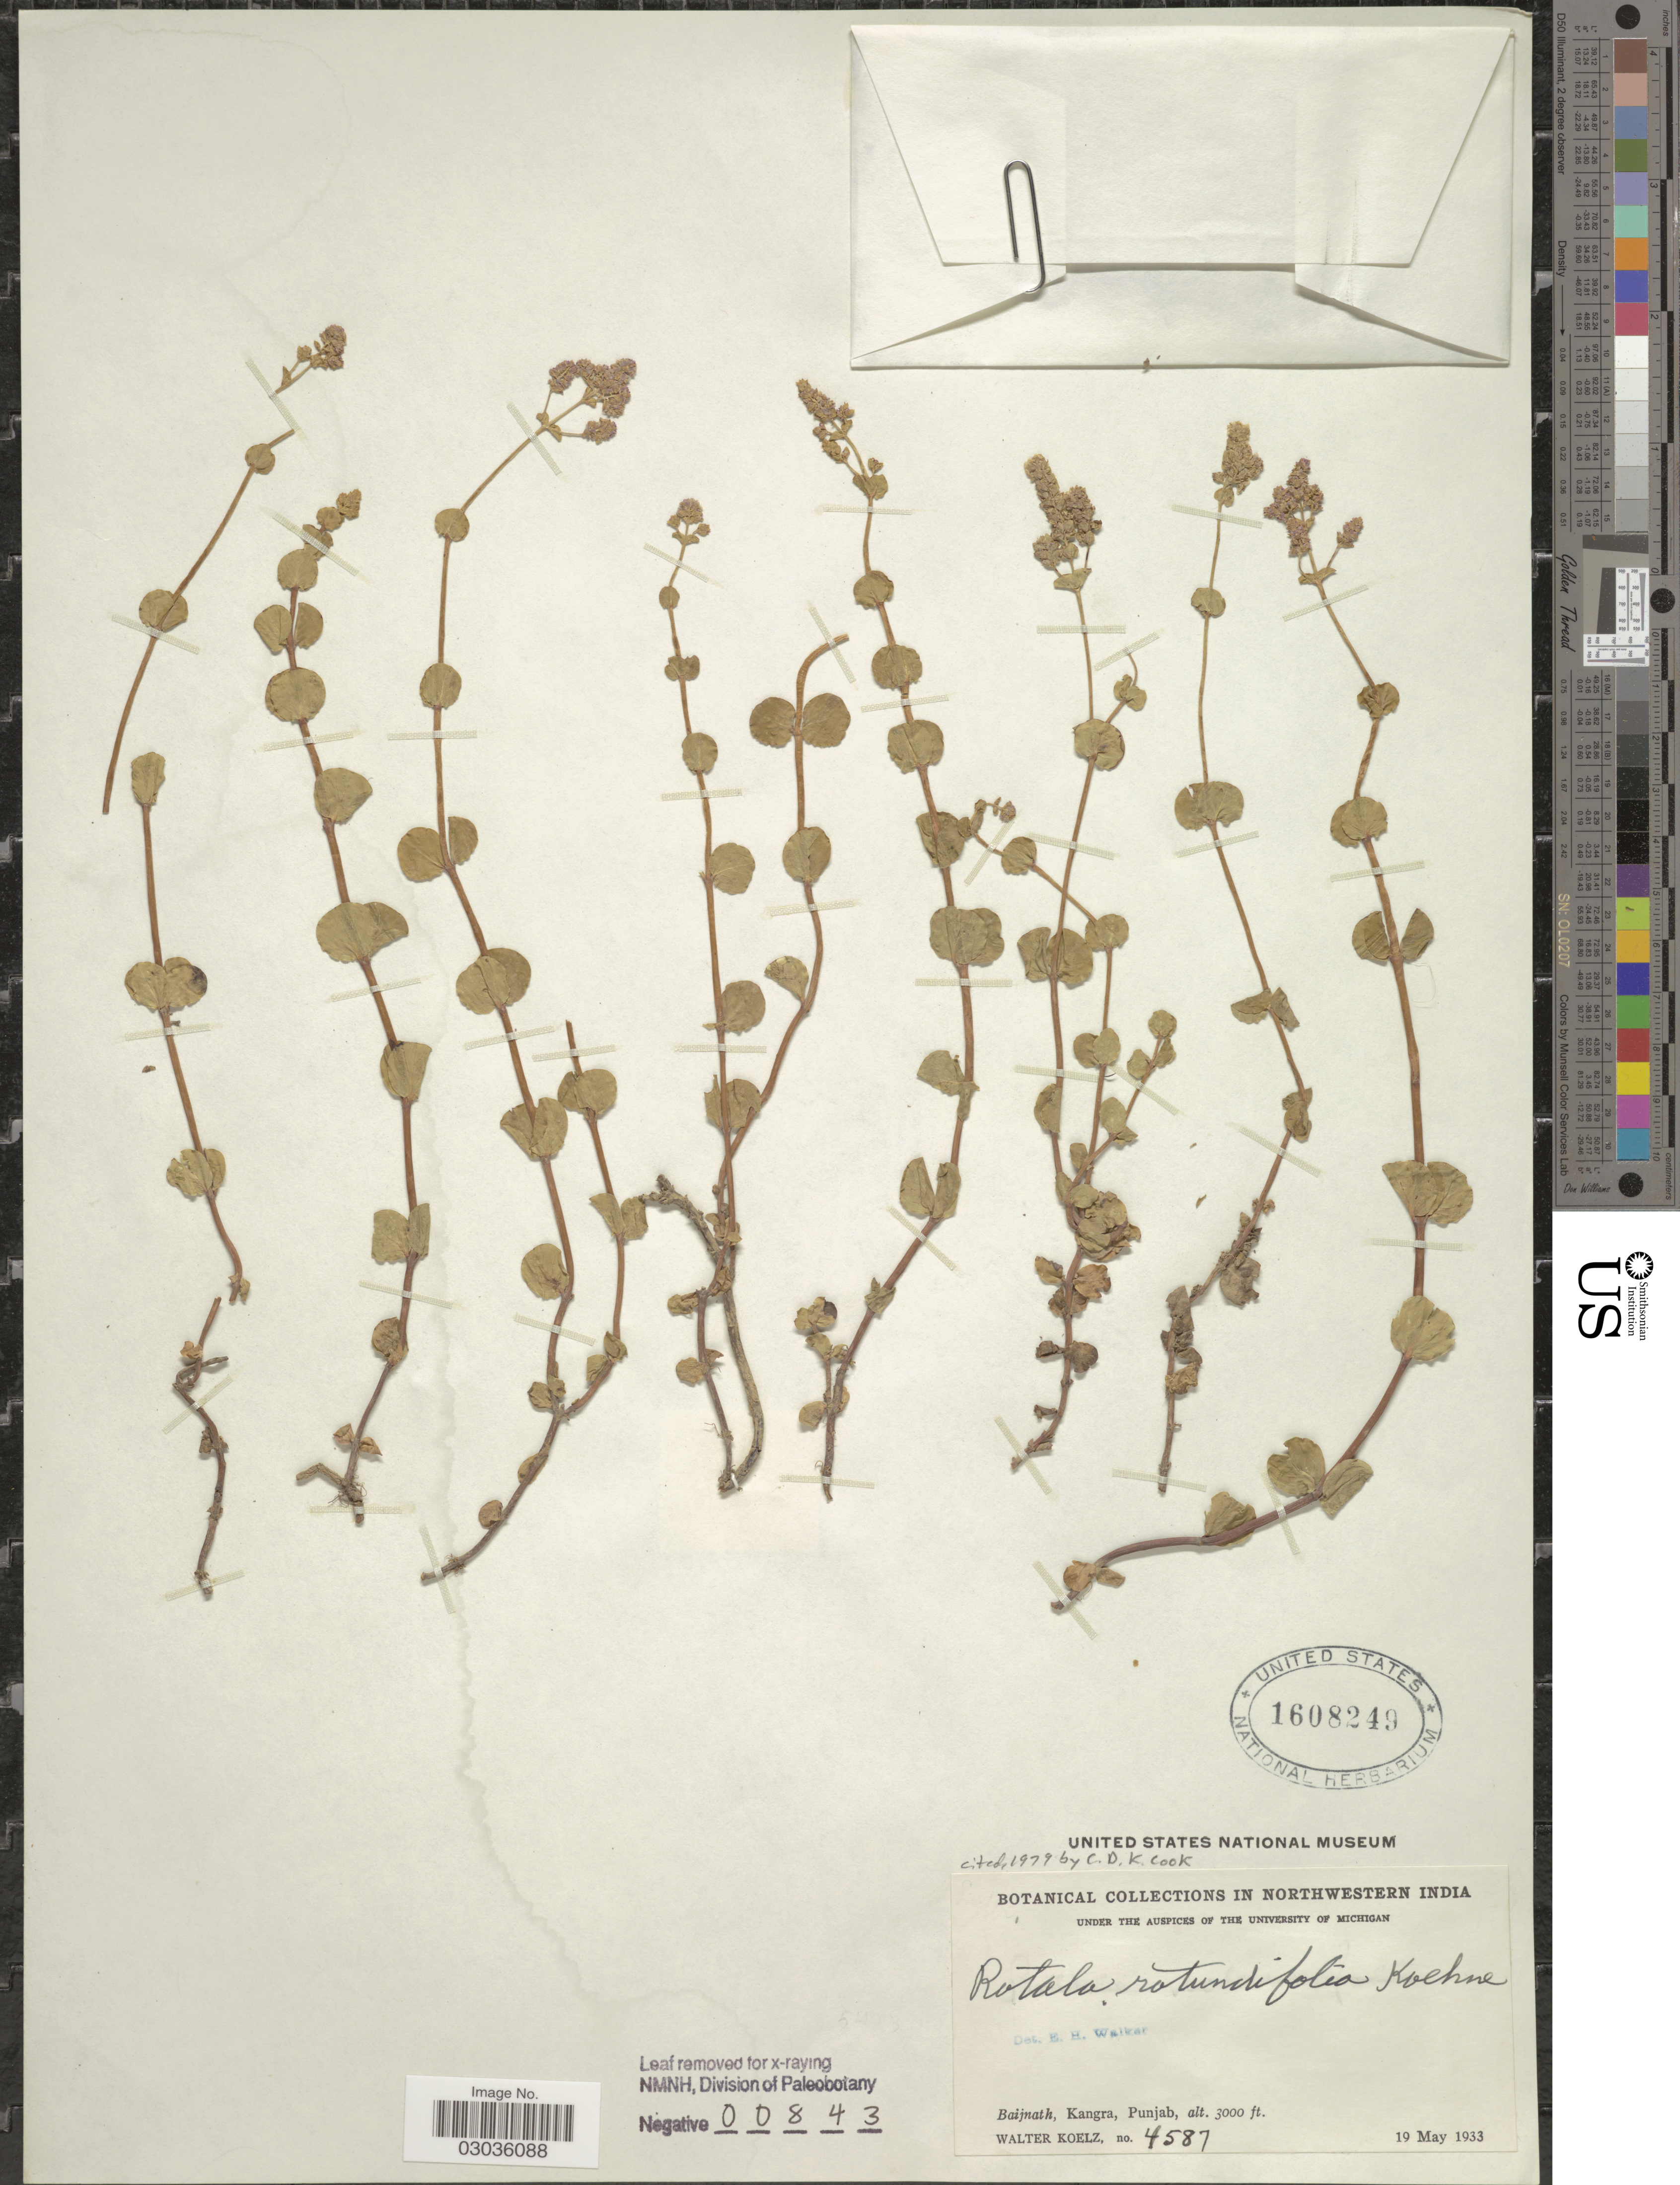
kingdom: Plantae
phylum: Tracheophyta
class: Magnoliopsida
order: Myrtales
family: Lythraceae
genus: Rotala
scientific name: Rotala rotundifolia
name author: (Buch.-Ham. & Roxb.) Koehne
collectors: W. N. Koelz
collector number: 4587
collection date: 1933-05-19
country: India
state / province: Himachal Pradesh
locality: Northwestern India, Baijnath, Kangra.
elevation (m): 914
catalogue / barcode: US 1608249